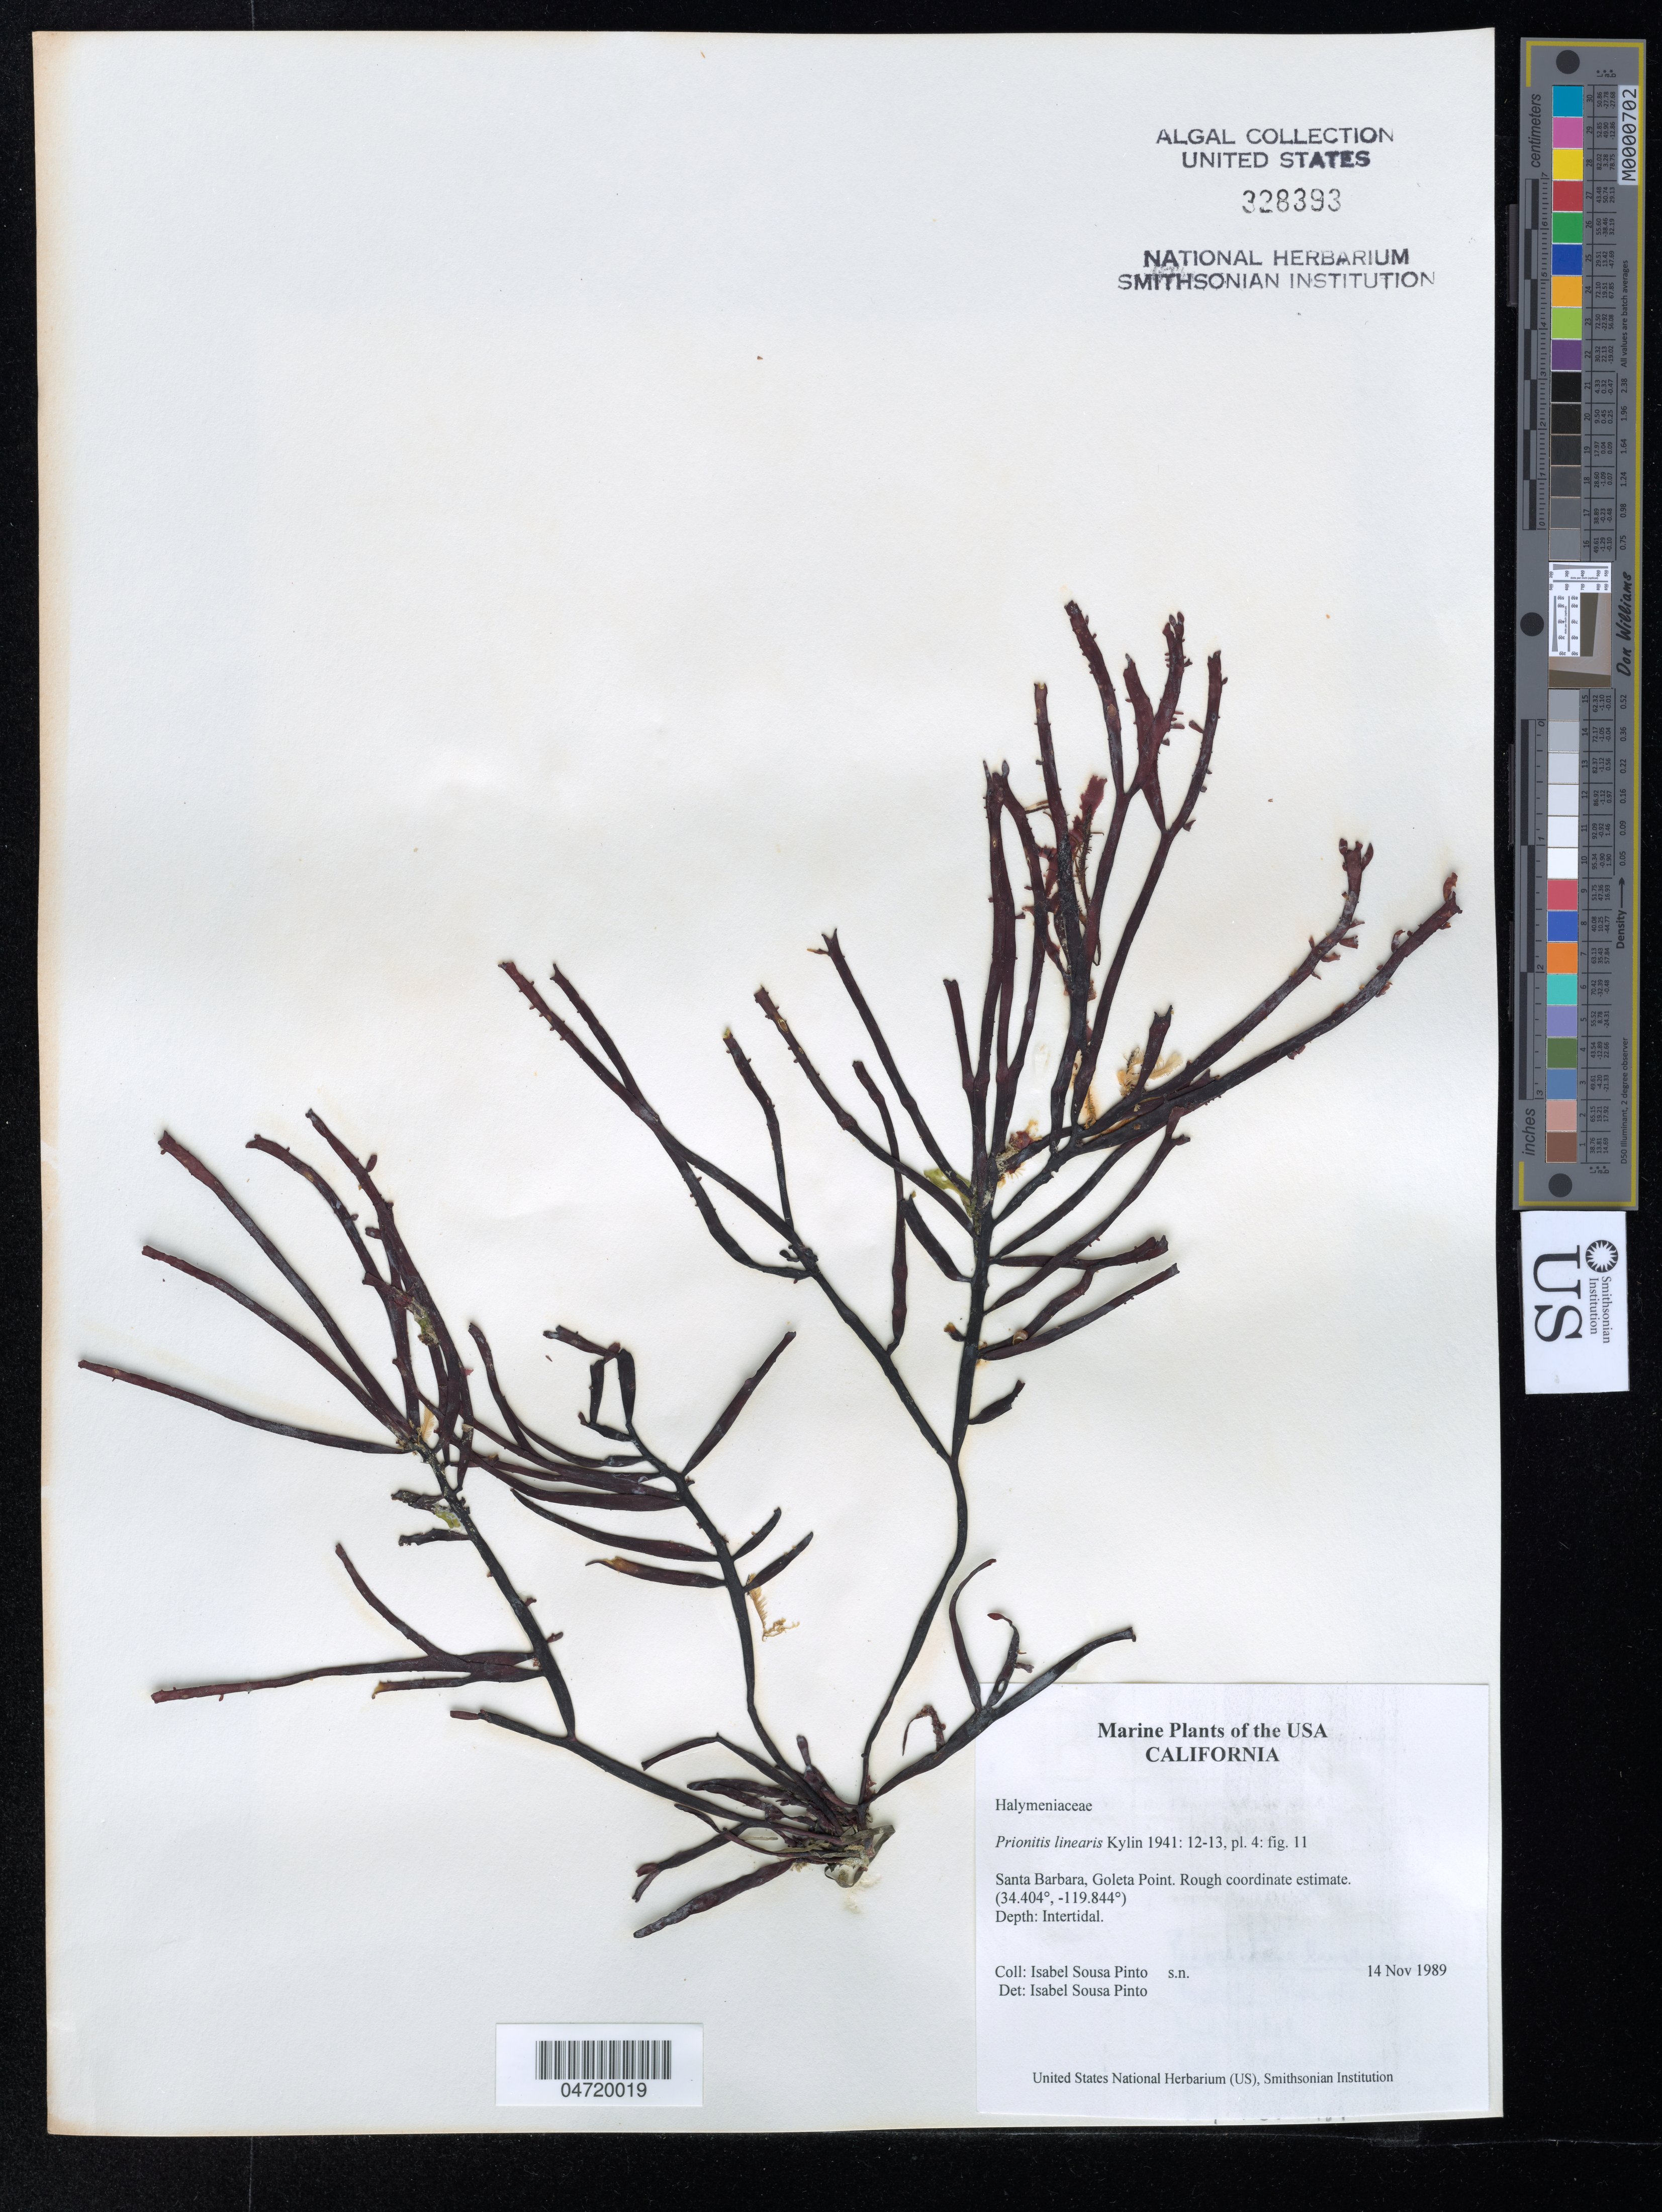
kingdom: Plantae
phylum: Rhodophyta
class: Florideophyceae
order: Cryptonemiales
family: Cryptonemiaceae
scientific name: Prionitis linearis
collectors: I. Sousa Pinto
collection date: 1989-11-14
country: United States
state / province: California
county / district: Santa Barbara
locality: Santa Barbara, Goleta Point.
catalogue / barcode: US 328393